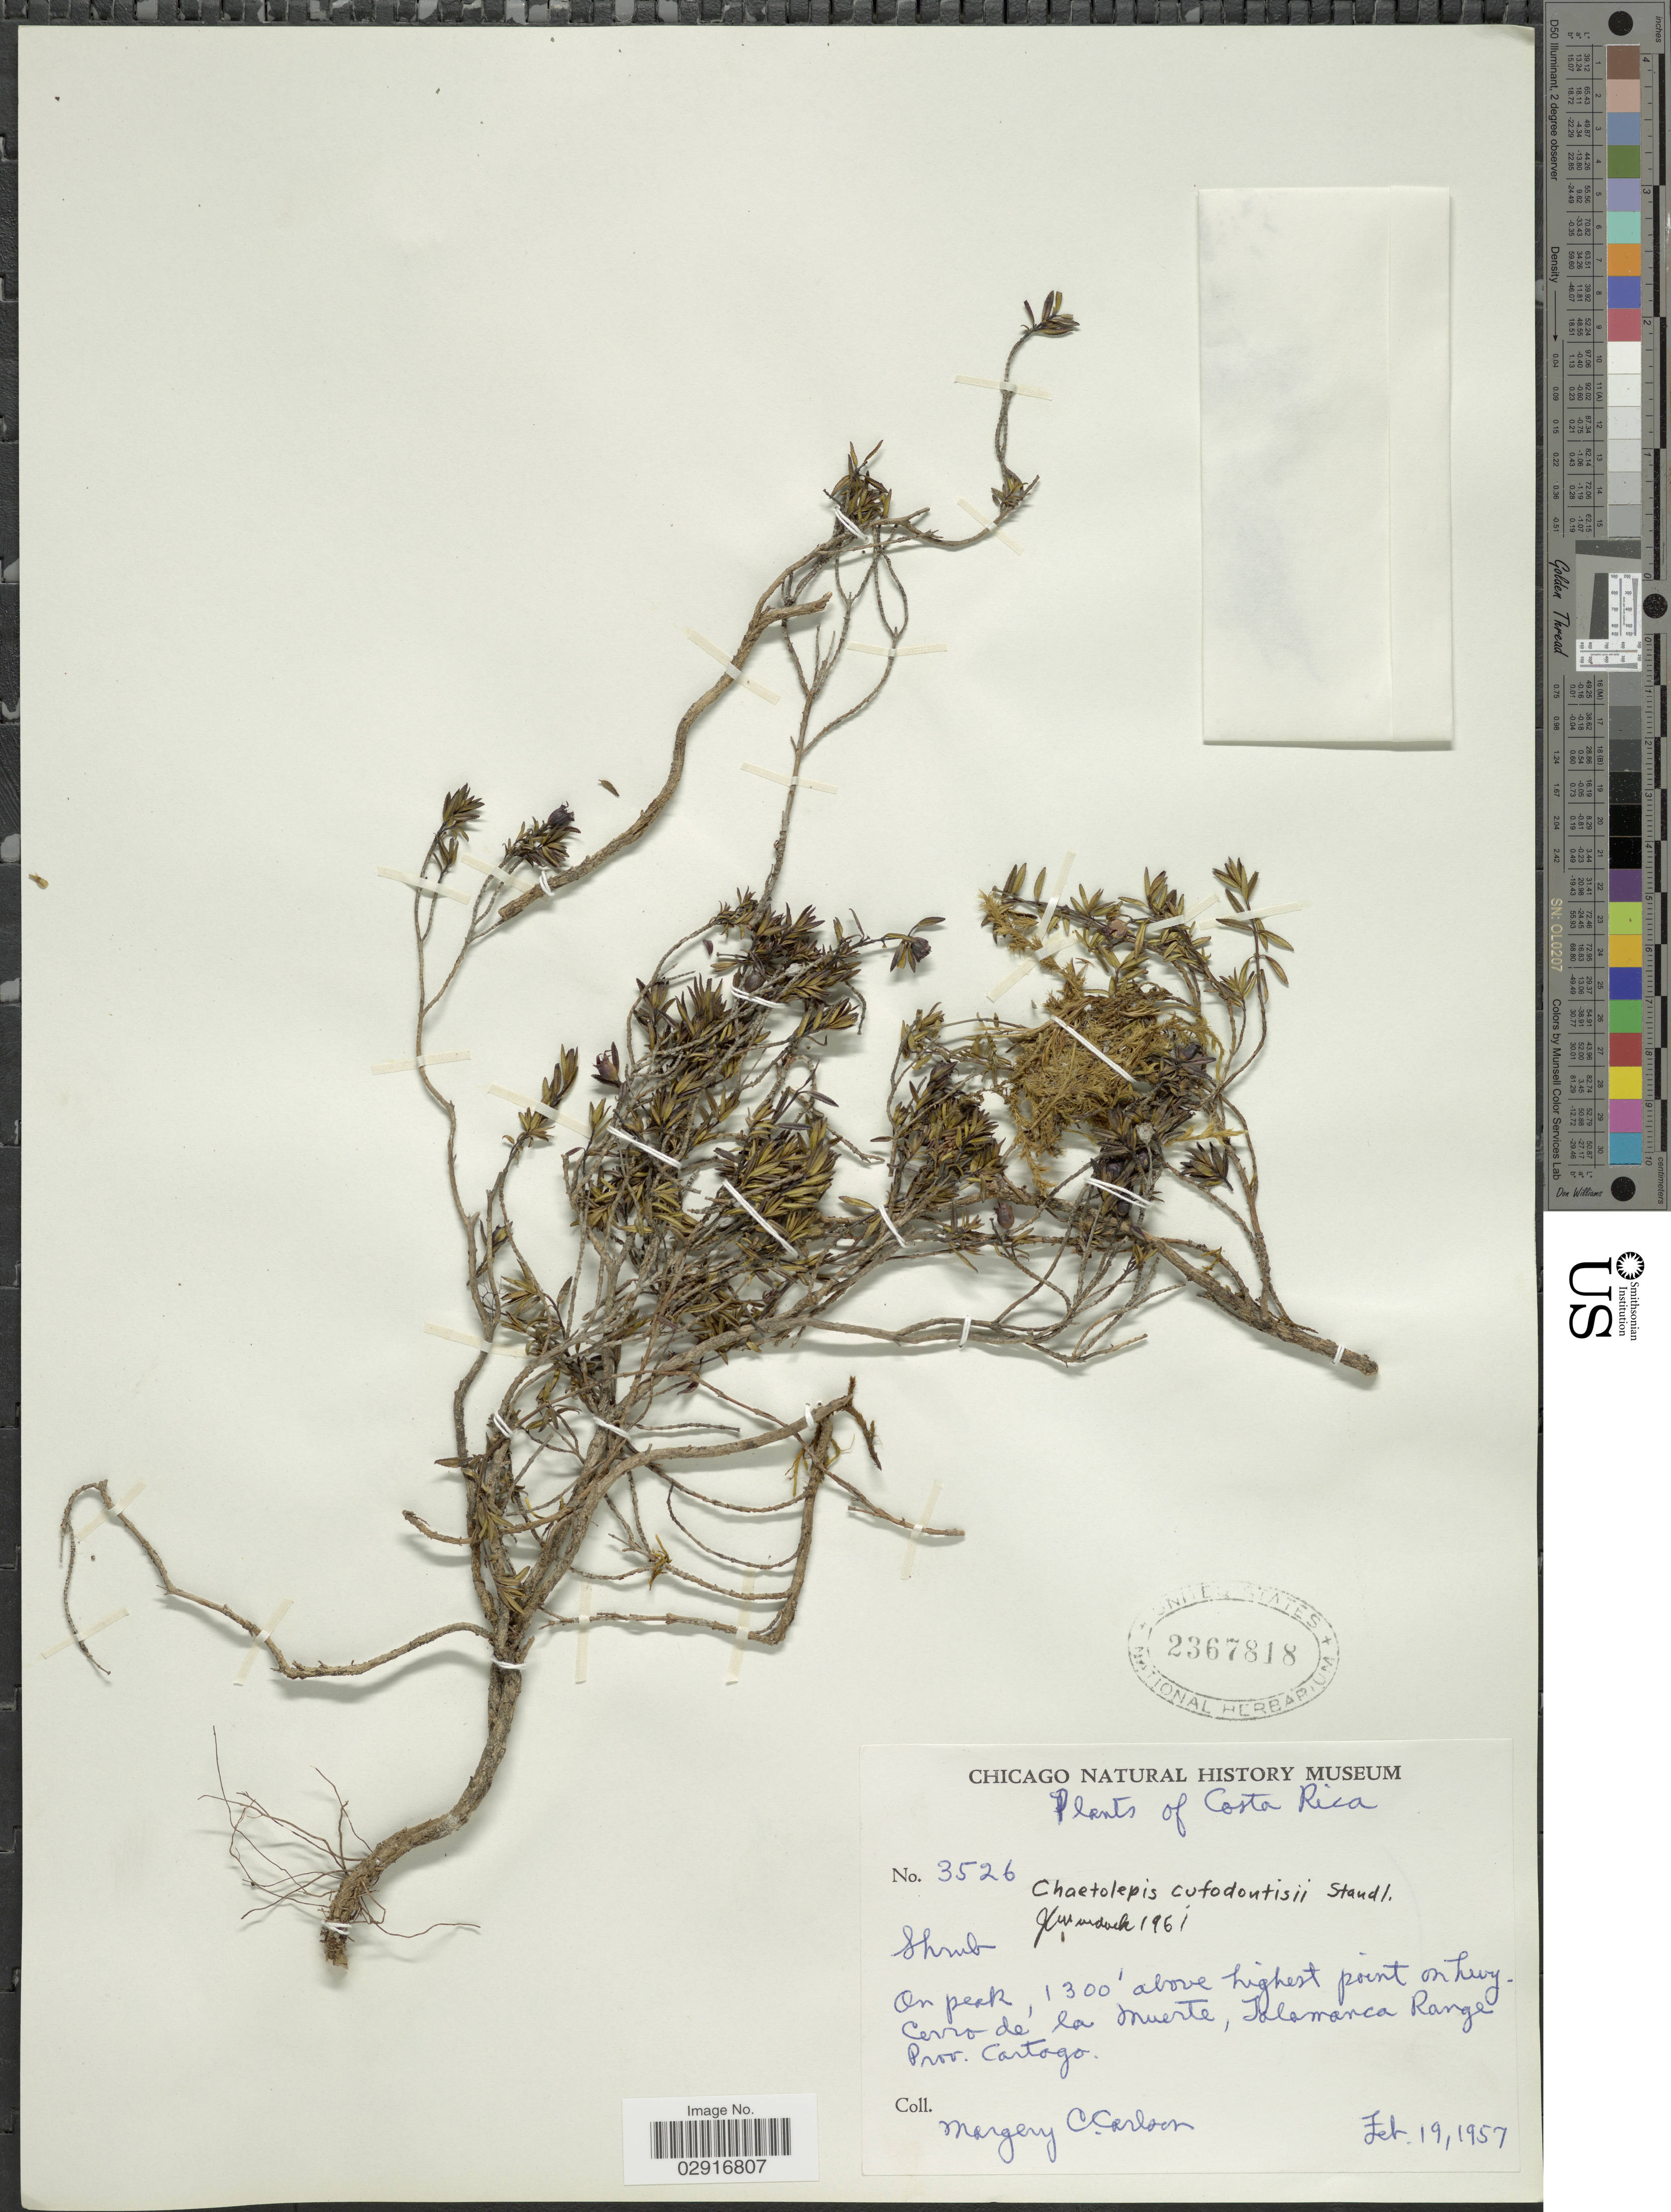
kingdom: Plantae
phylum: Tracheophyta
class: Magnoliopsida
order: Myrtales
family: Melastomataceae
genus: Chaetolepis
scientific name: Chaetolepis cufodontisii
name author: Standl.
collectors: M. M. Carlsen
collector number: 3526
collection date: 1957-02-19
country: Costa Rica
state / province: Cartago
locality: On peak, 1300' above highest point on hwy. Cerro de la Muerte, Talamanca Range.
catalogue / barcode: US 2367818